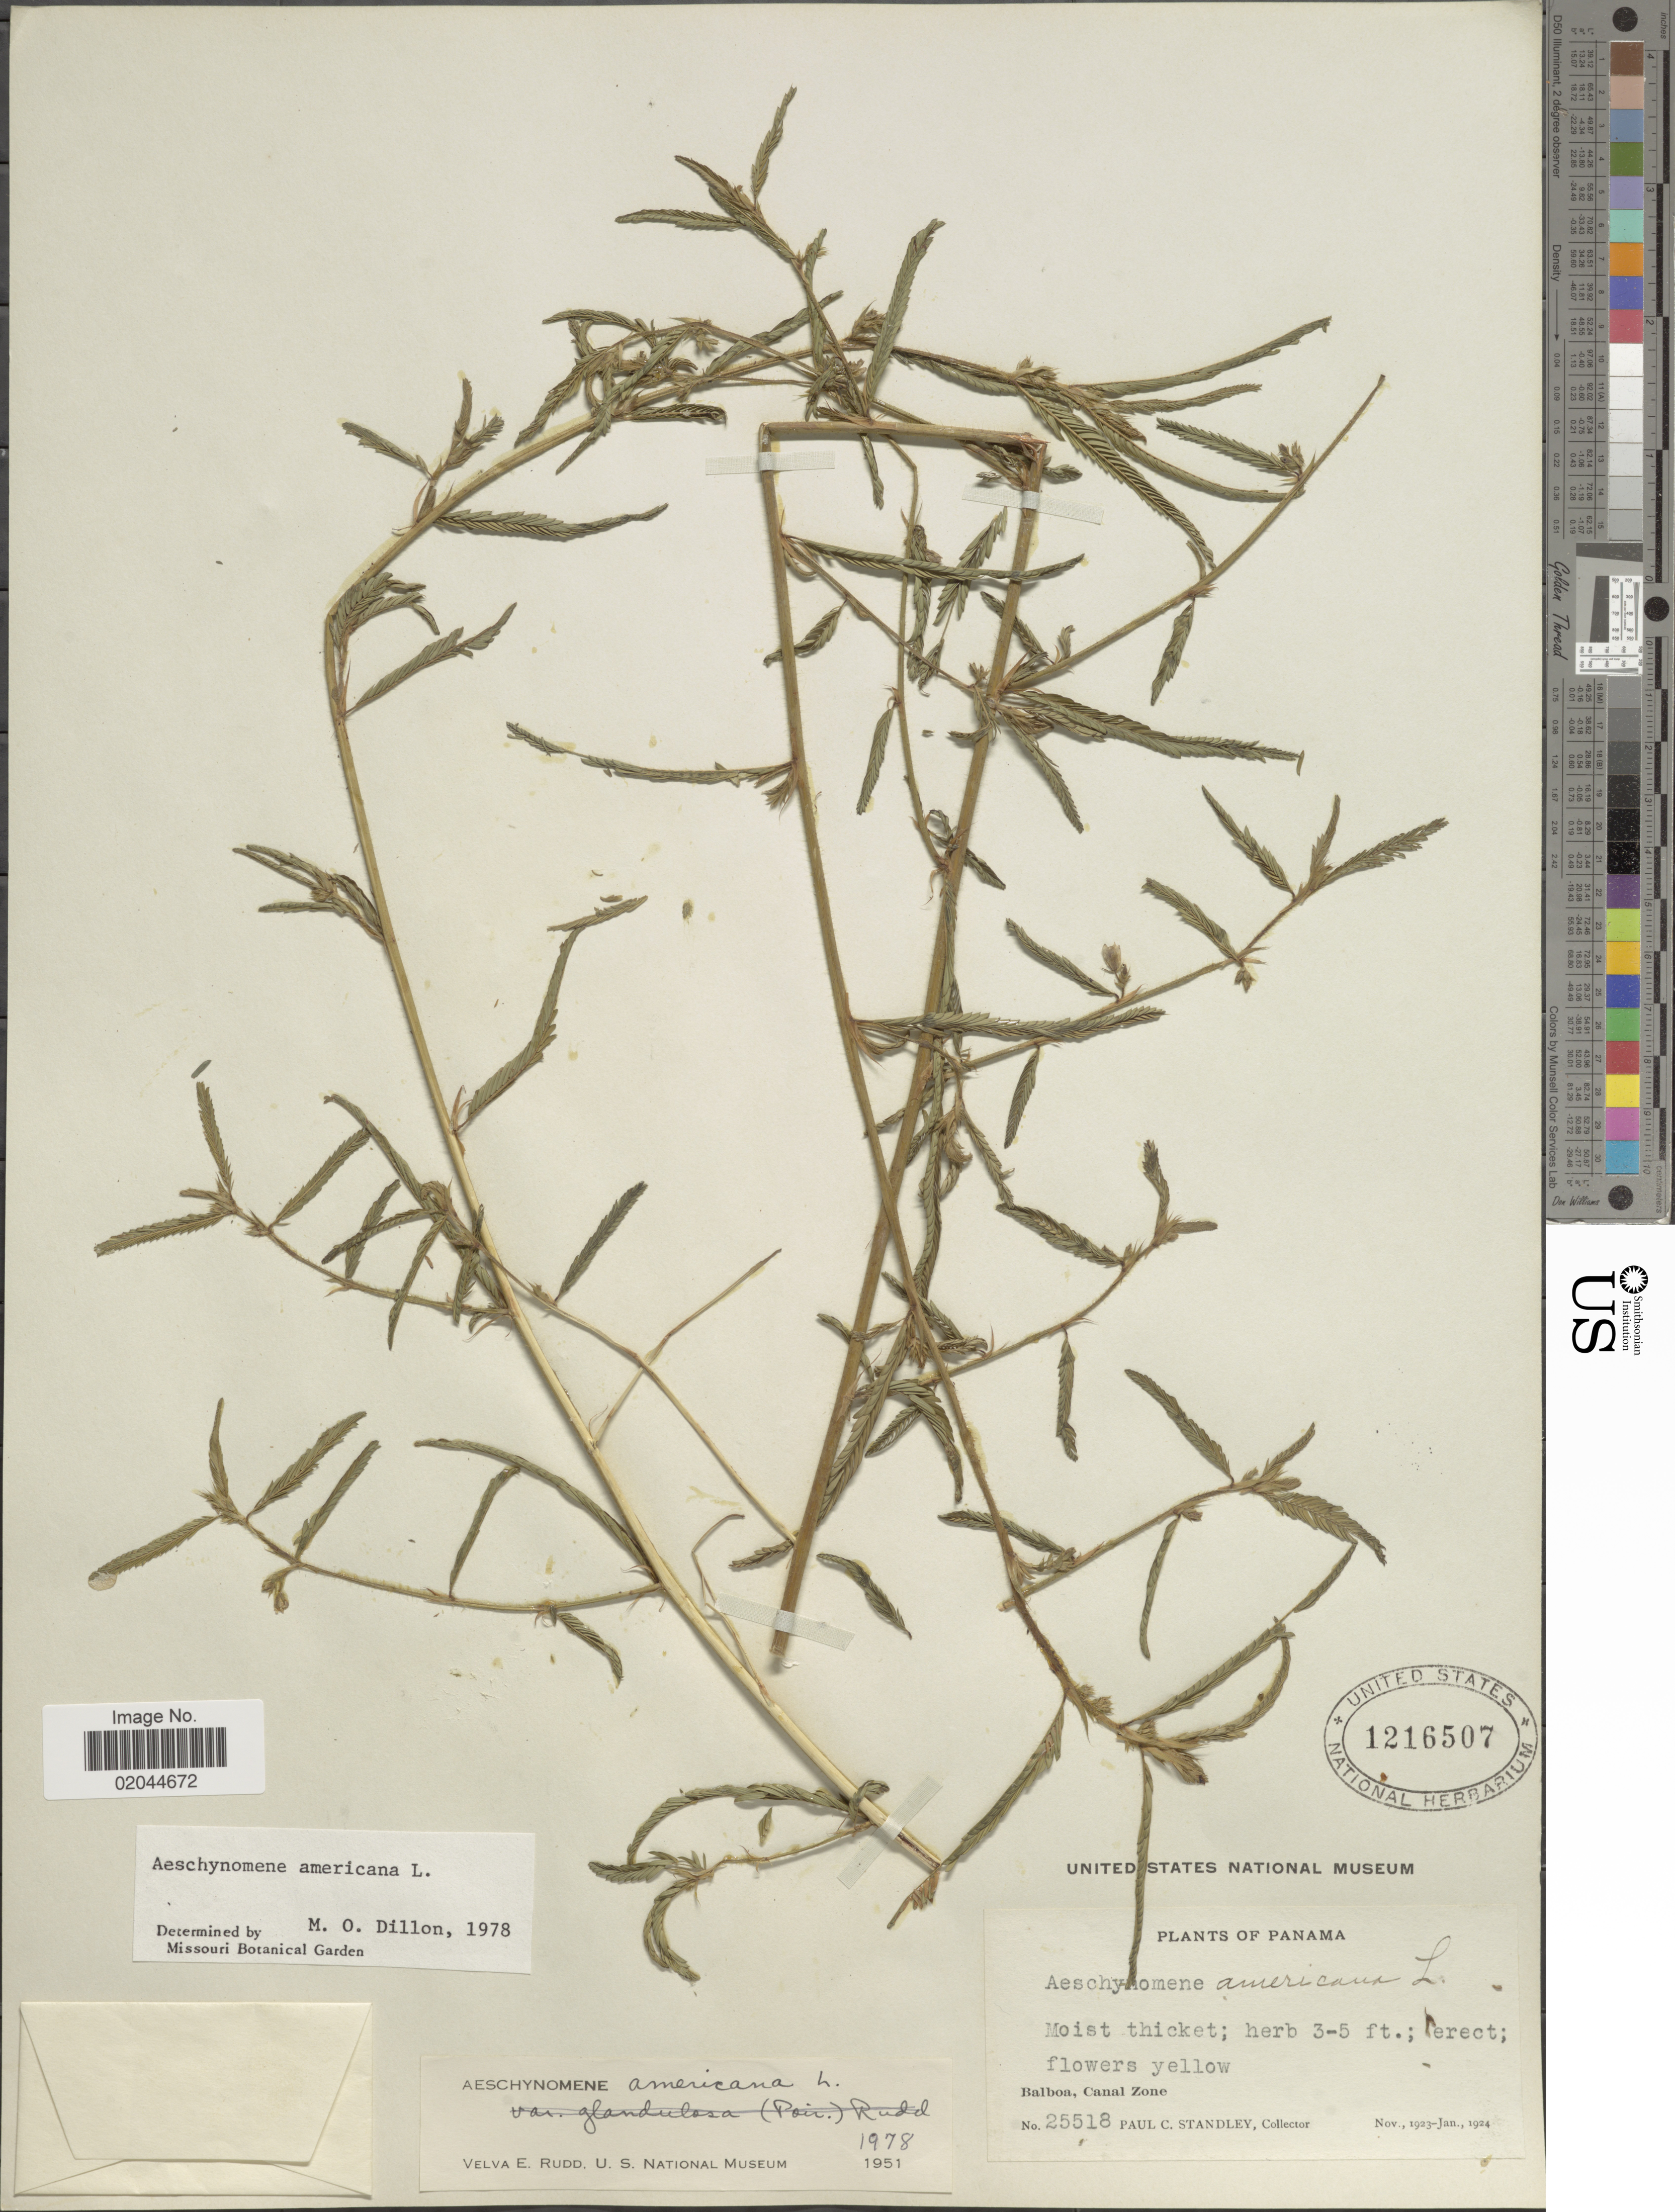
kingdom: Plantae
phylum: Tracheophyta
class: Magnoliopsida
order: Fabales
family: Fabaceae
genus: Aeschynomene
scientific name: Aeschynomene americana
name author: L.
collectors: P. C. Standley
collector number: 25518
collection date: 1923-11/1924-01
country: Panama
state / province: Colón / Panamá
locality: Moist thicket, Balboa, Canal Zone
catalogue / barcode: US 1216507